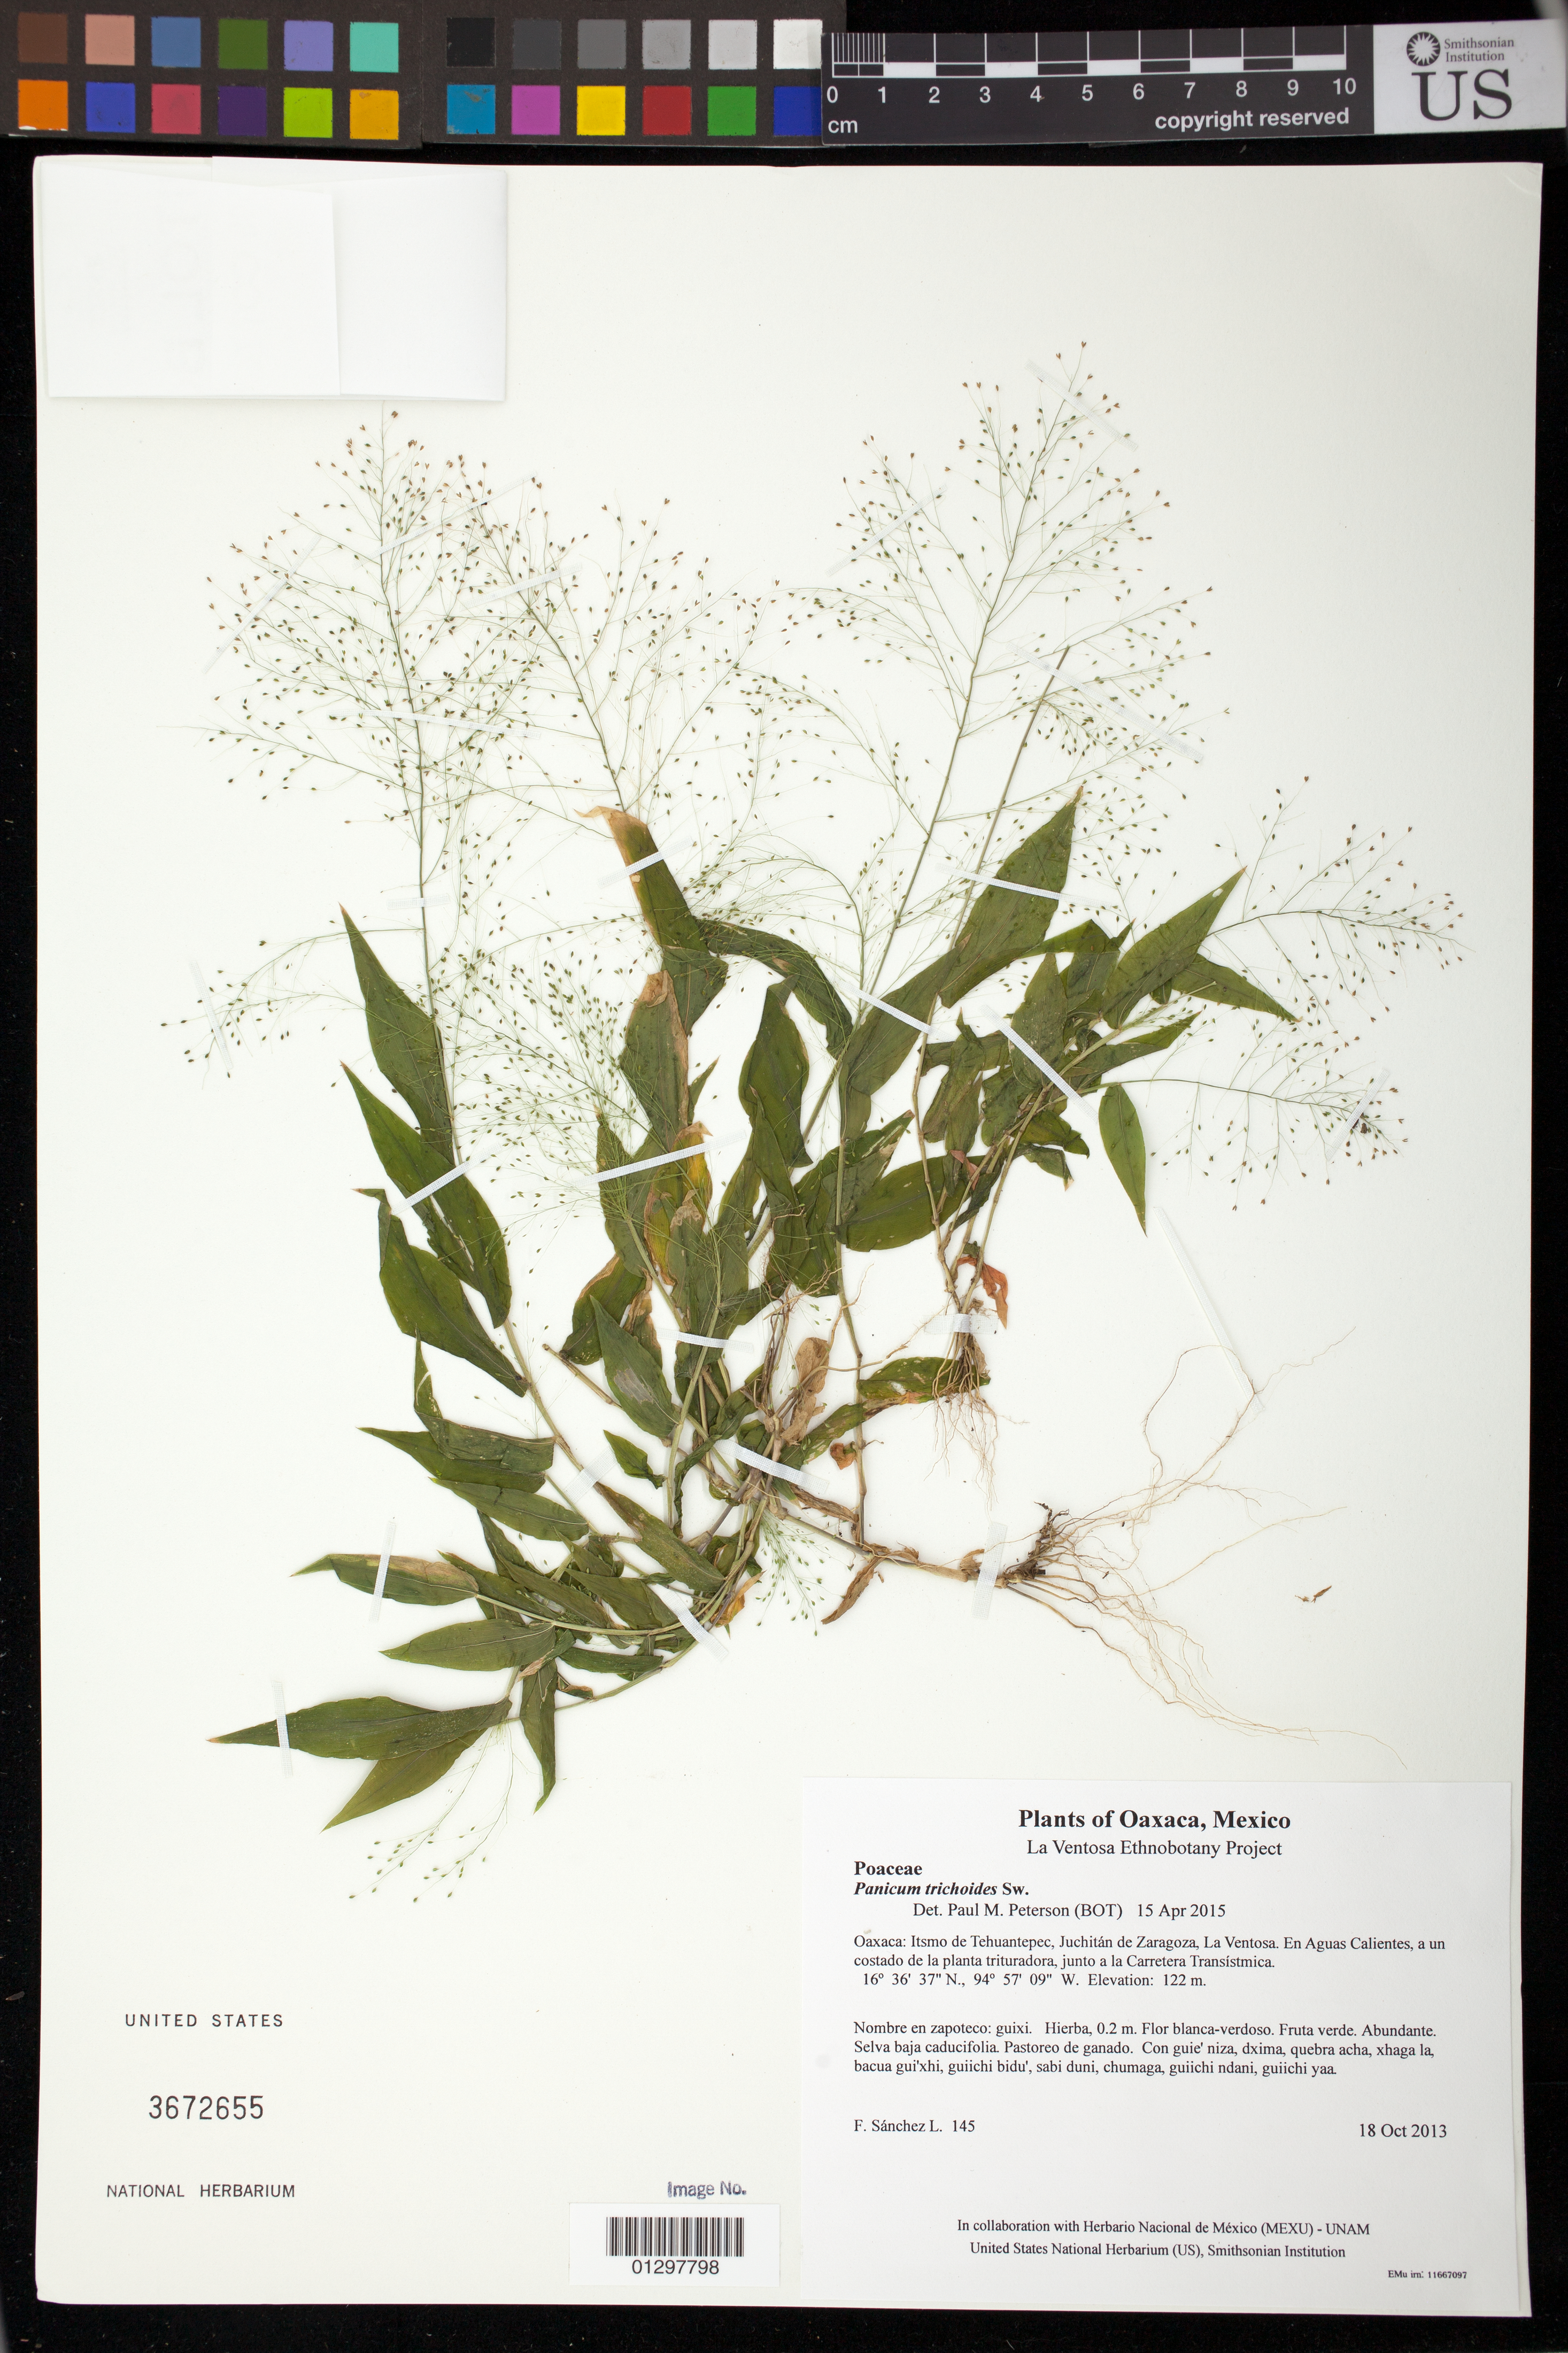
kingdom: Plantae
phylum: Tracheophyta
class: Liliopsida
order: Poales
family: Poaceae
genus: Panicum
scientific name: Panicum trichoides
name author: Sw.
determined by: Peterson, Paul M., (BOT), Smithsonian Institution - National Museum of Natural History (UNITED STATES)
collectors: F. Sánchez L.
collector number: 145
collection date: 2013-10-18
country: Mexico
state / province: Oaxaca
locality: Itsmo de Tehuantepec, Juchitán de Zaragoza, La Ventosa. En Aguas Calientes, a un costado de la planta trituradora, junto a la Carretera Transístmica.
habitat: Selva baja caducifolia. Pastoreo de ganado.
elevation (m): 122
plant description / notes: JEBOT, MEXU, SERO, US; Guixi. 0.2 m. Guie' naquichi'-naga'. Cuaananaxhi naga'. Stale.; zacate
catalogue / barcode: US 3672655